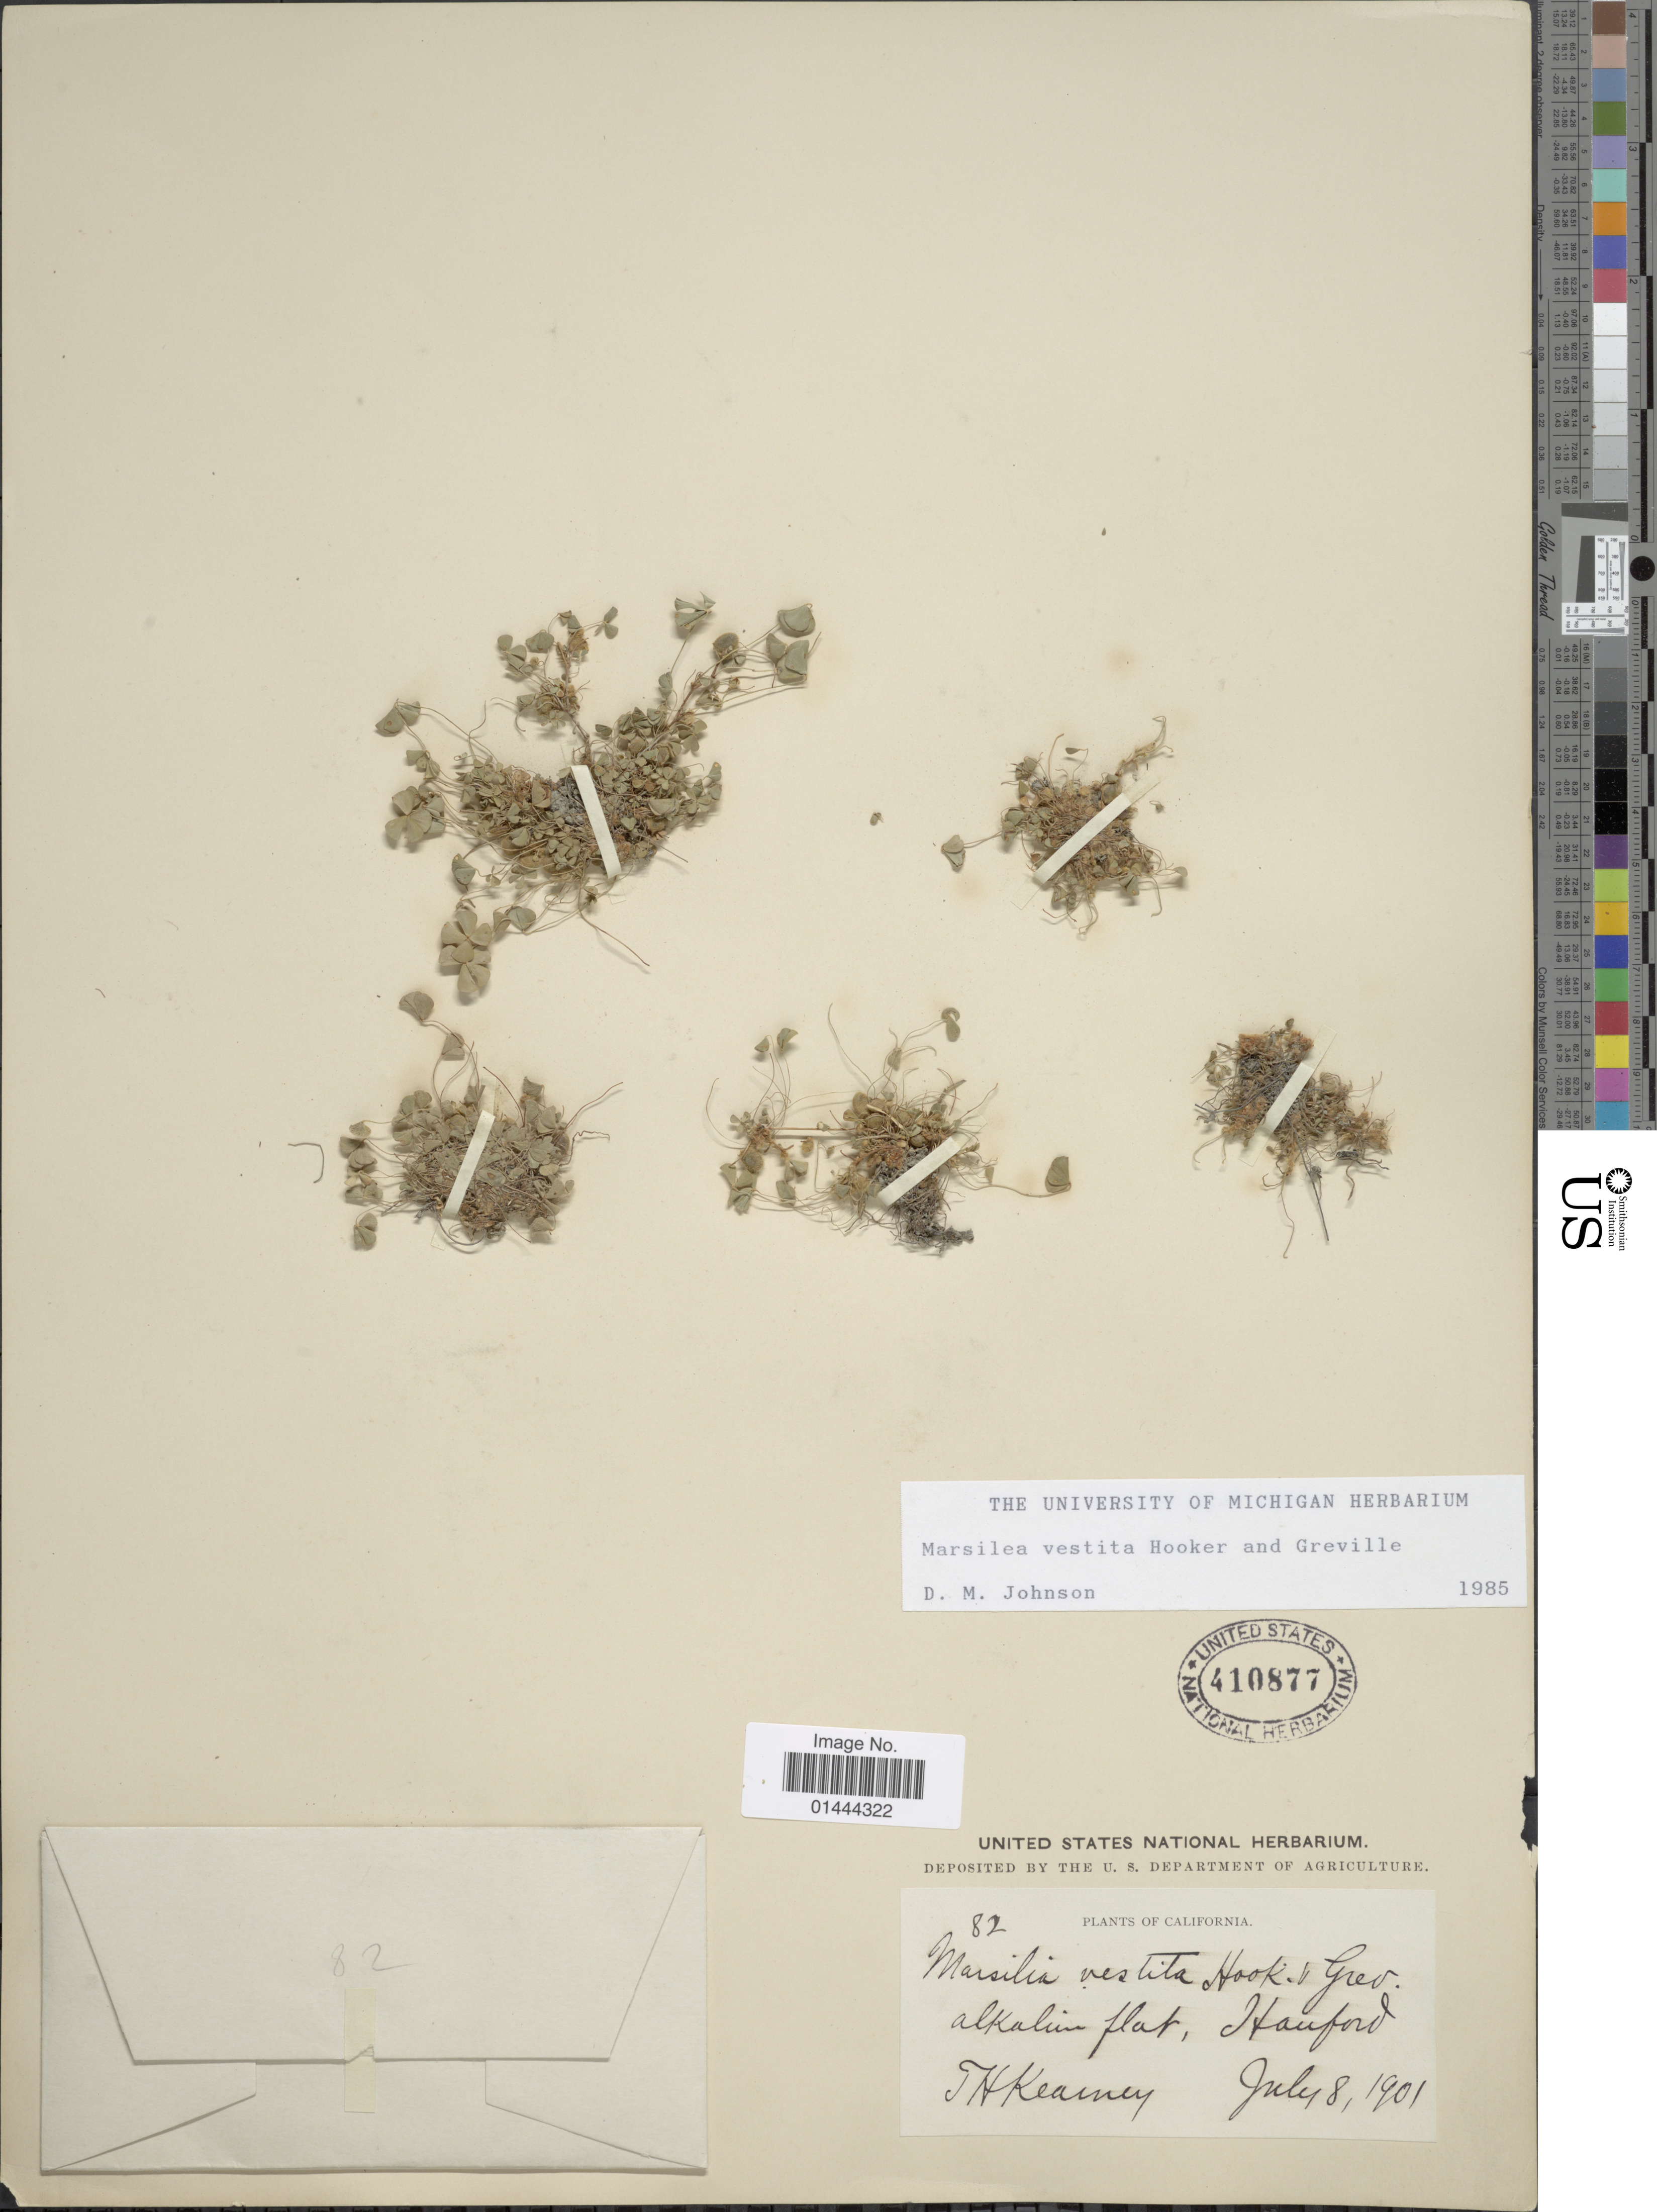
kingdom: Plantae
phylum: Tracheophyta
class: Polypodiopsida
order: Salviniales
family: Marsileaceae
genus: Marsilea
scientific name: Marsilea vestita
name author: Hook. & Grev.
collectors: T. H. Kearney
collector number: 82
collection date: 1901-07-08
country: United States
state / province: California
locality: Alkaline flat, Hanford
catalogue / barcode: US 410877